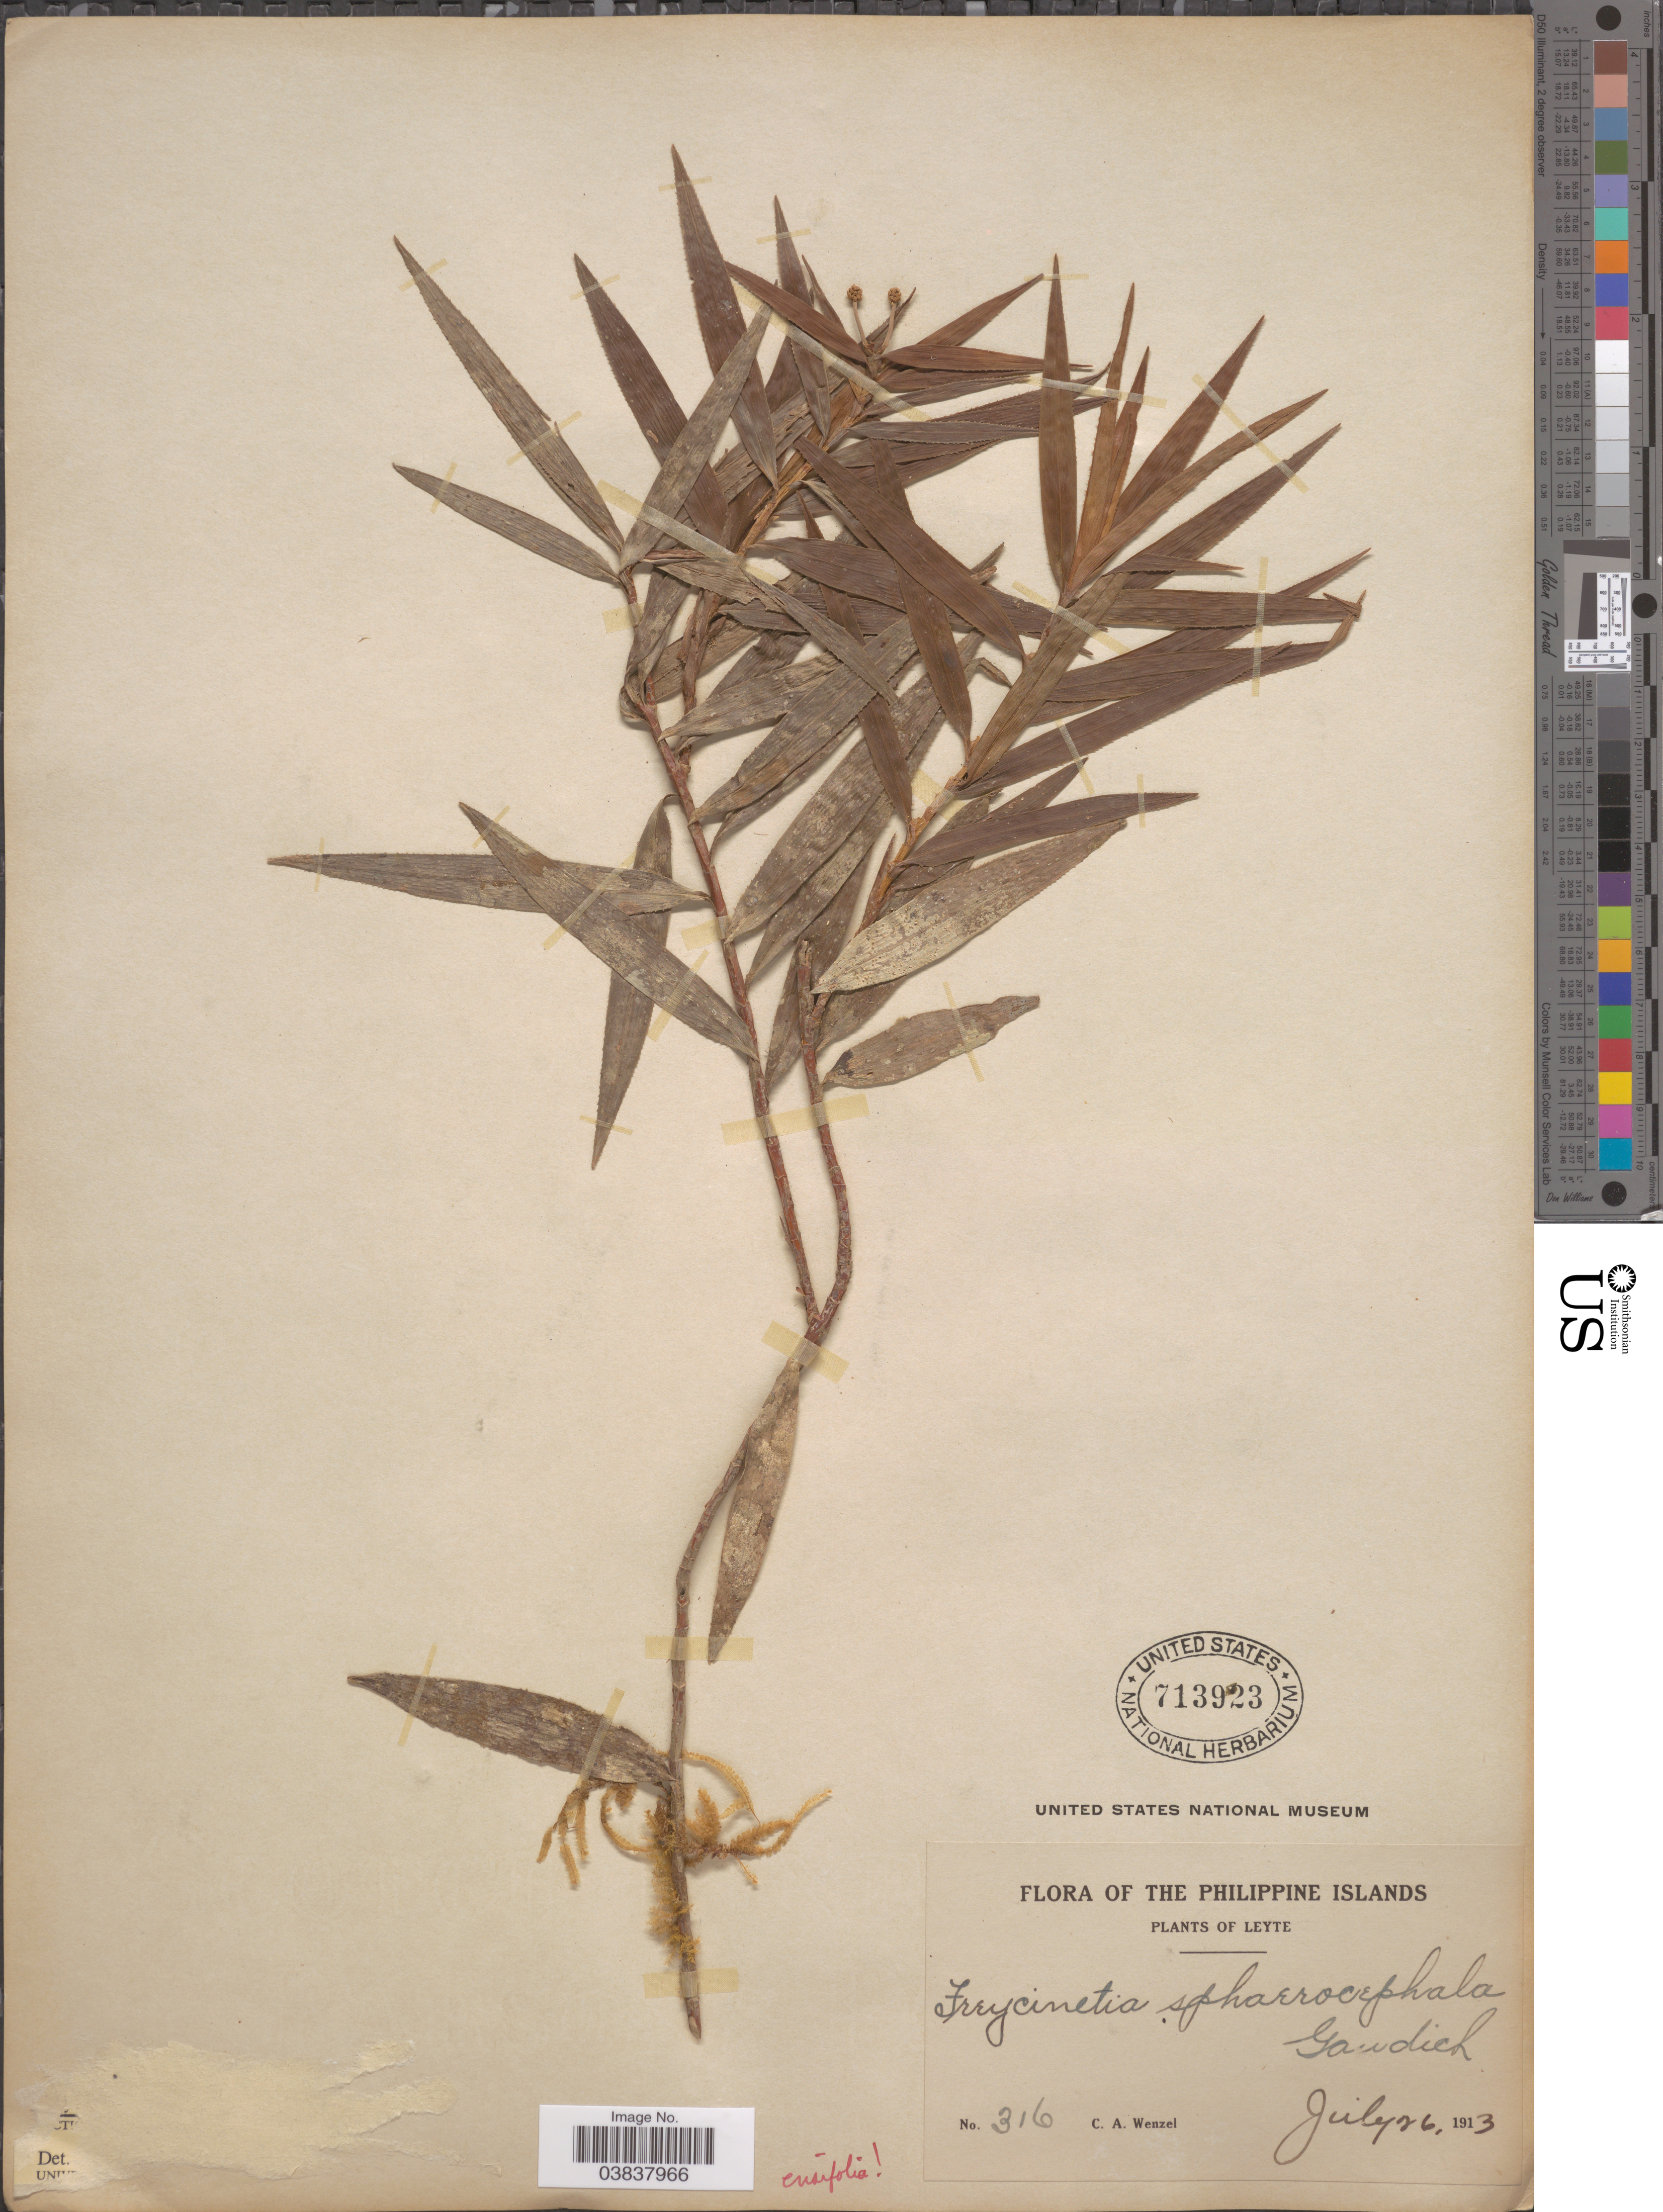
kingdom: Plantae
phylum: Tracheophyta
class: Liliopsida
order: Pandanales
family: Pandanaceae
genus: Freycinetia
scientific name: Freycinetia sphaerocephala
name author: Gaudich.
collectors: C. Wenzel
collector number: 316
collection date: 1913-07-26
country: Philippines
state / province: Eastern Visayas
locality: Leyte.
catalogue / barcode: US 713923